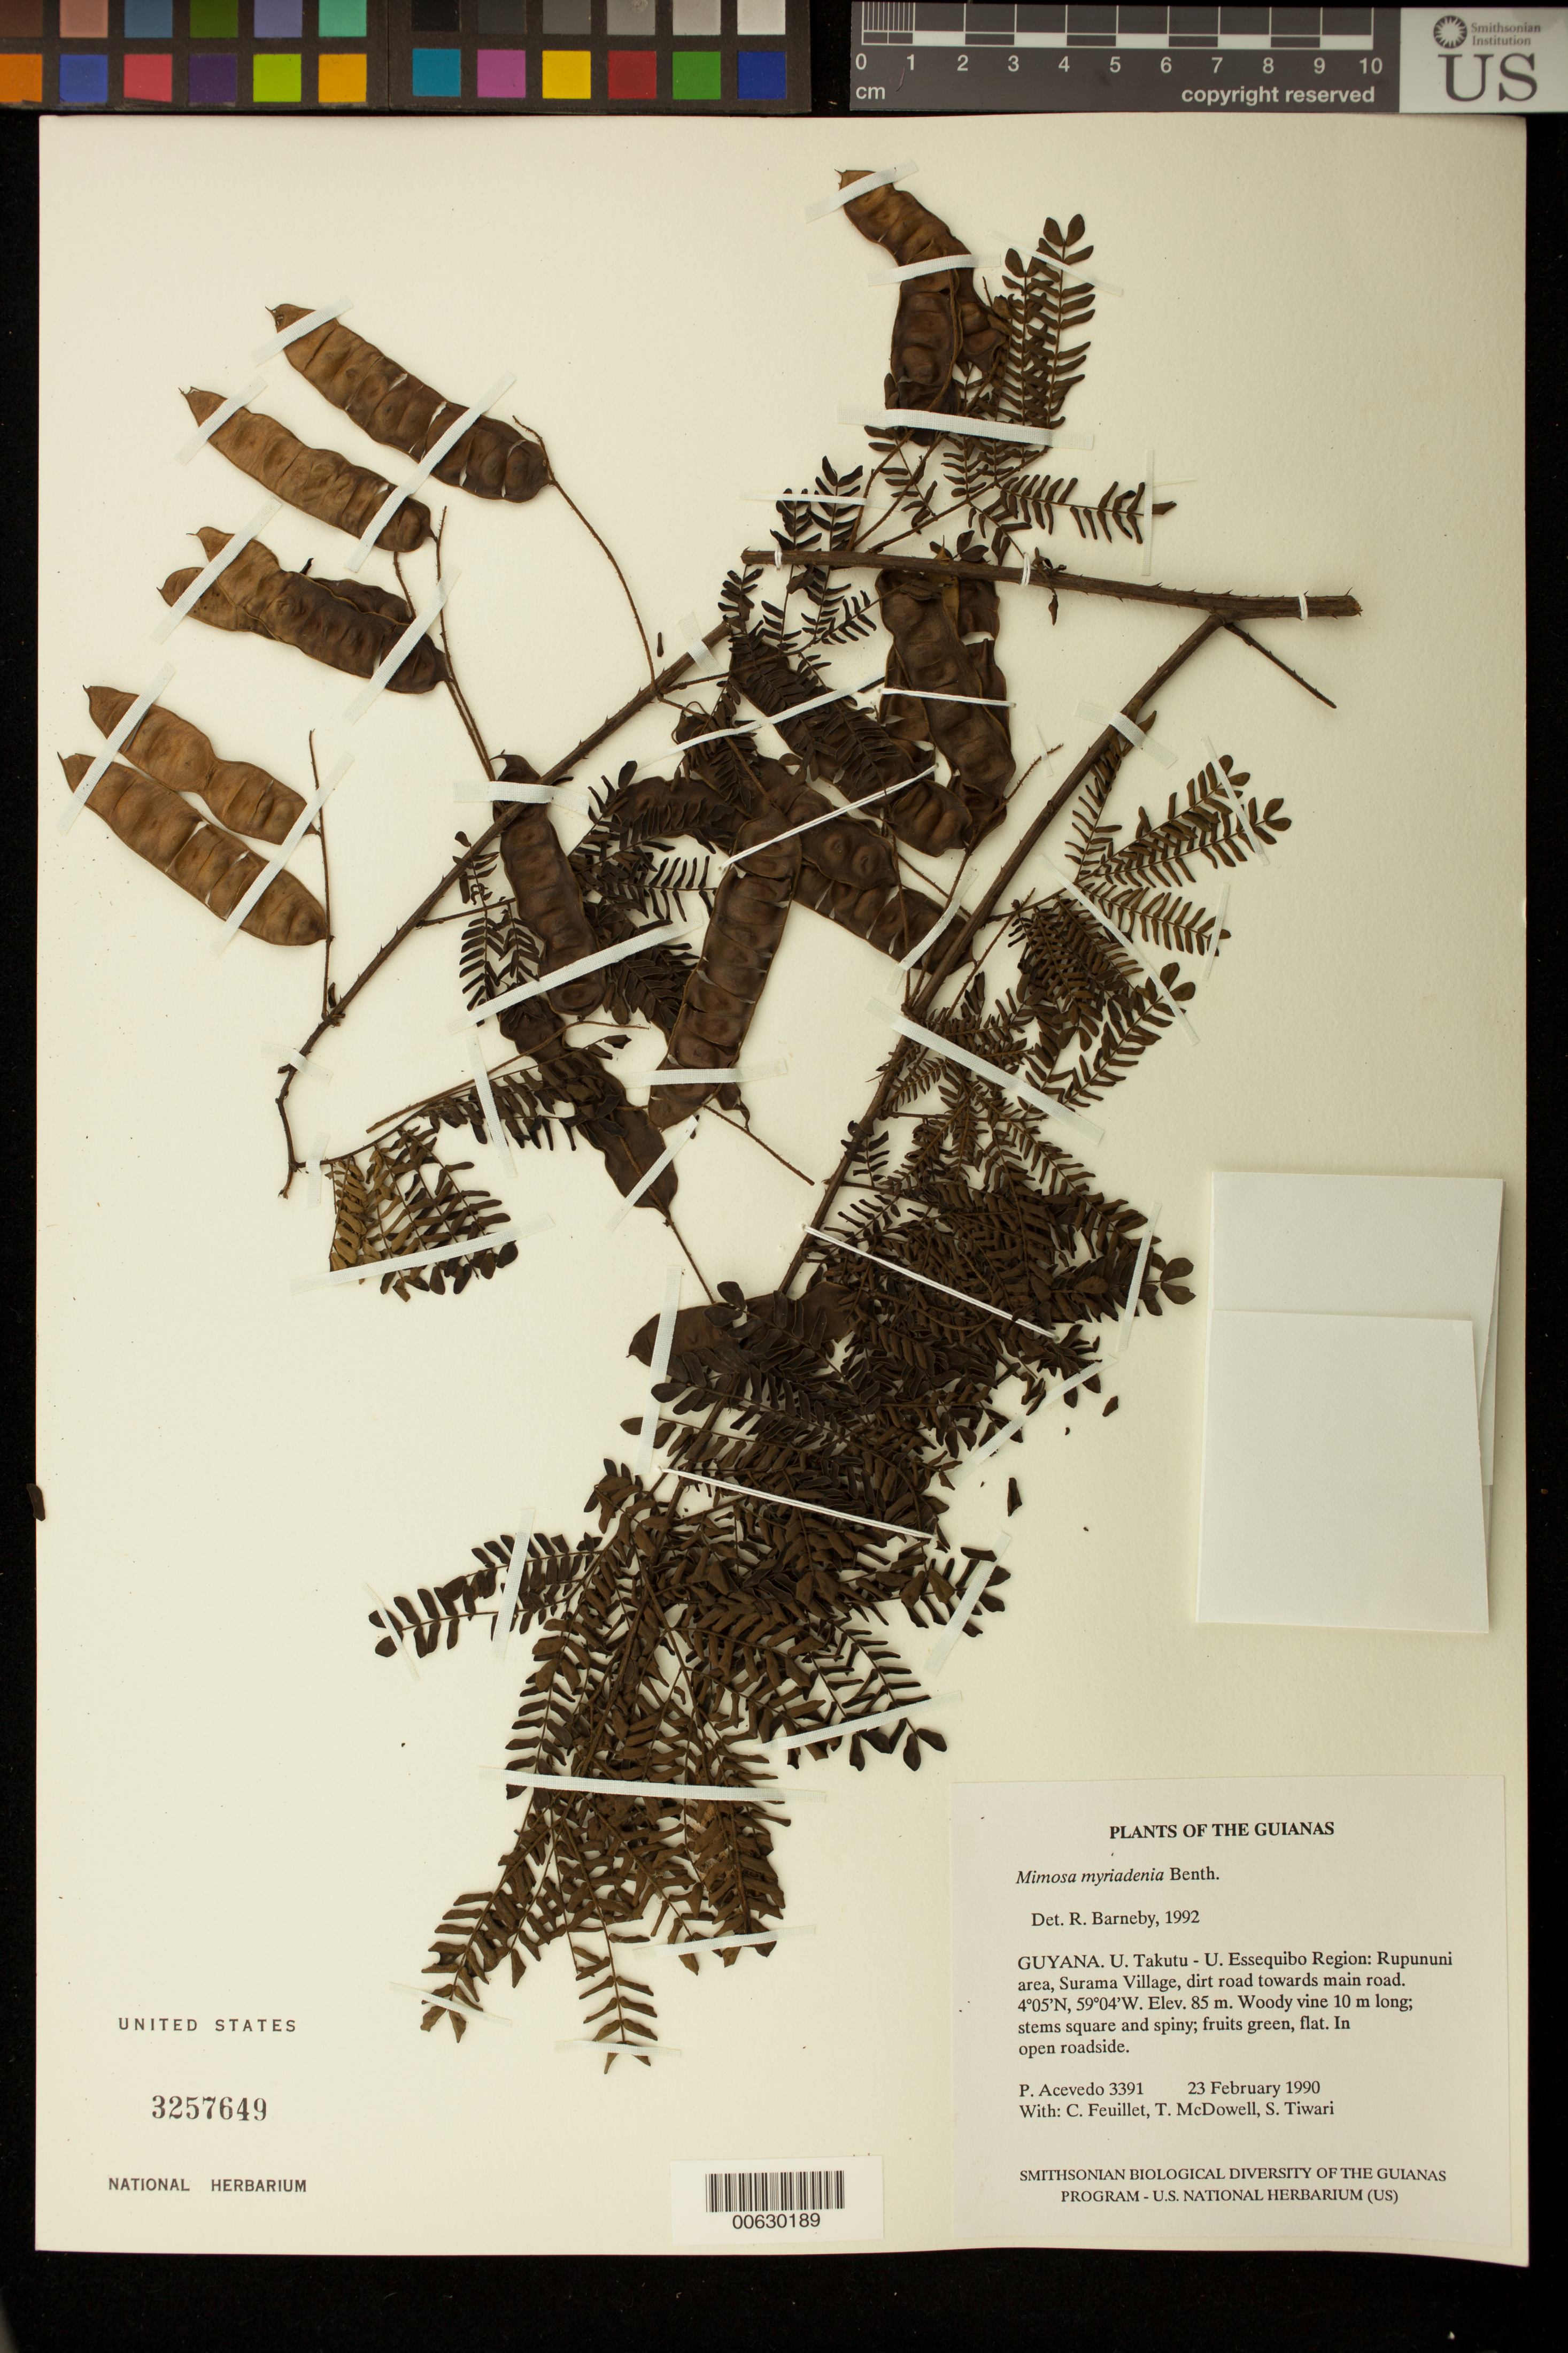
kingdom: Plantae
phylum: Tracheophyta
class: Magnoliopsida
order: Fabales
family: Fabaceae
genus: Mimosa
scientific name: Mimosa myriadenia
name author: Benth.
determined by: Barneby, Rupert C., (NY)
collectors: P. Acevedo-Rodr., C. Feuillet, T. McDowell & S. Tiwari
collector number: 3391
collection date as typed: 23 Feb 1990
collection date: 1990-02-23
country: Guyana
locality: U. Takutu - U. Essequibo. Rupununi area, Surama Village, dirt road towards main road.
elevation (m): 85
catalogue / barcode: US 3257649